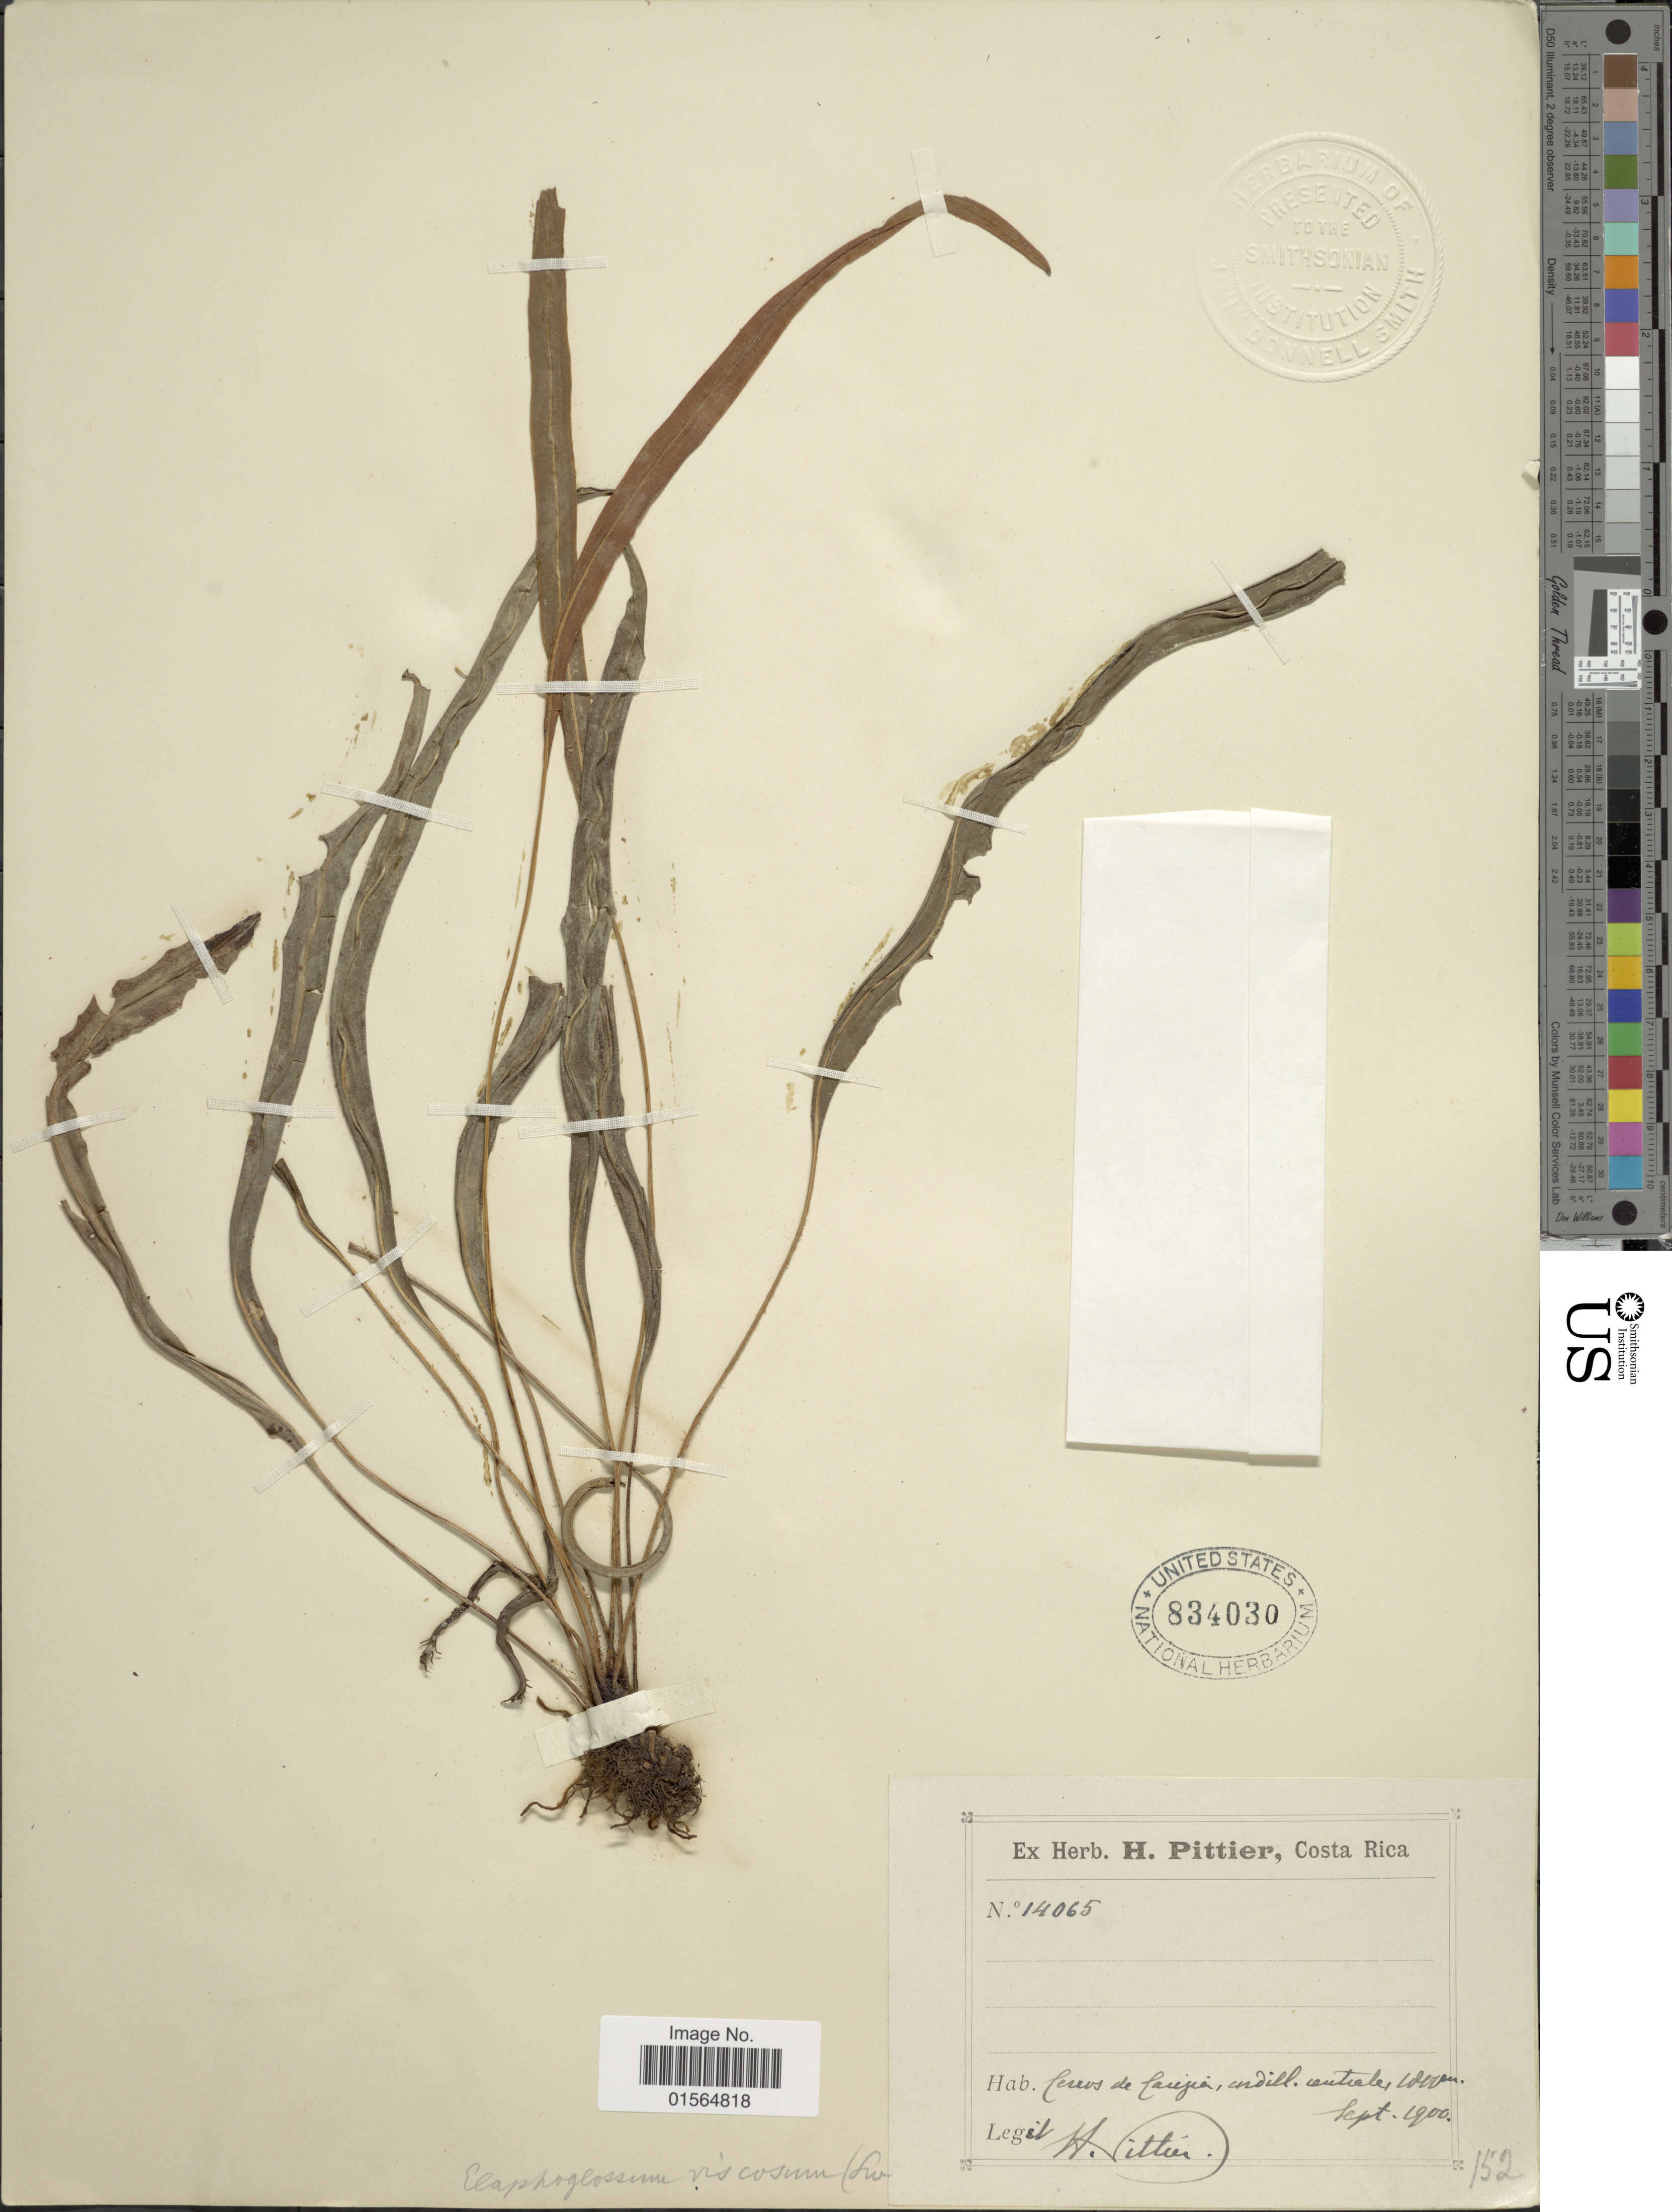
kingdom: Plantae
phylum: Tracheophyta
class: Polypodiopsida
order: Polypodiales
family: Dryopteridaceae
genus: Elaphoglossum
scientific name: Elaphoglossum petiolatum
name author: (Sw.) Urb.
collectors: H. F. Pittier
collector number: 14065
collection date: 1900-09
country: Costa Rica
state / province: Heredia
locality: Cerro Caricias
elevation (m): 1800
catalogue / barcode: US 834030